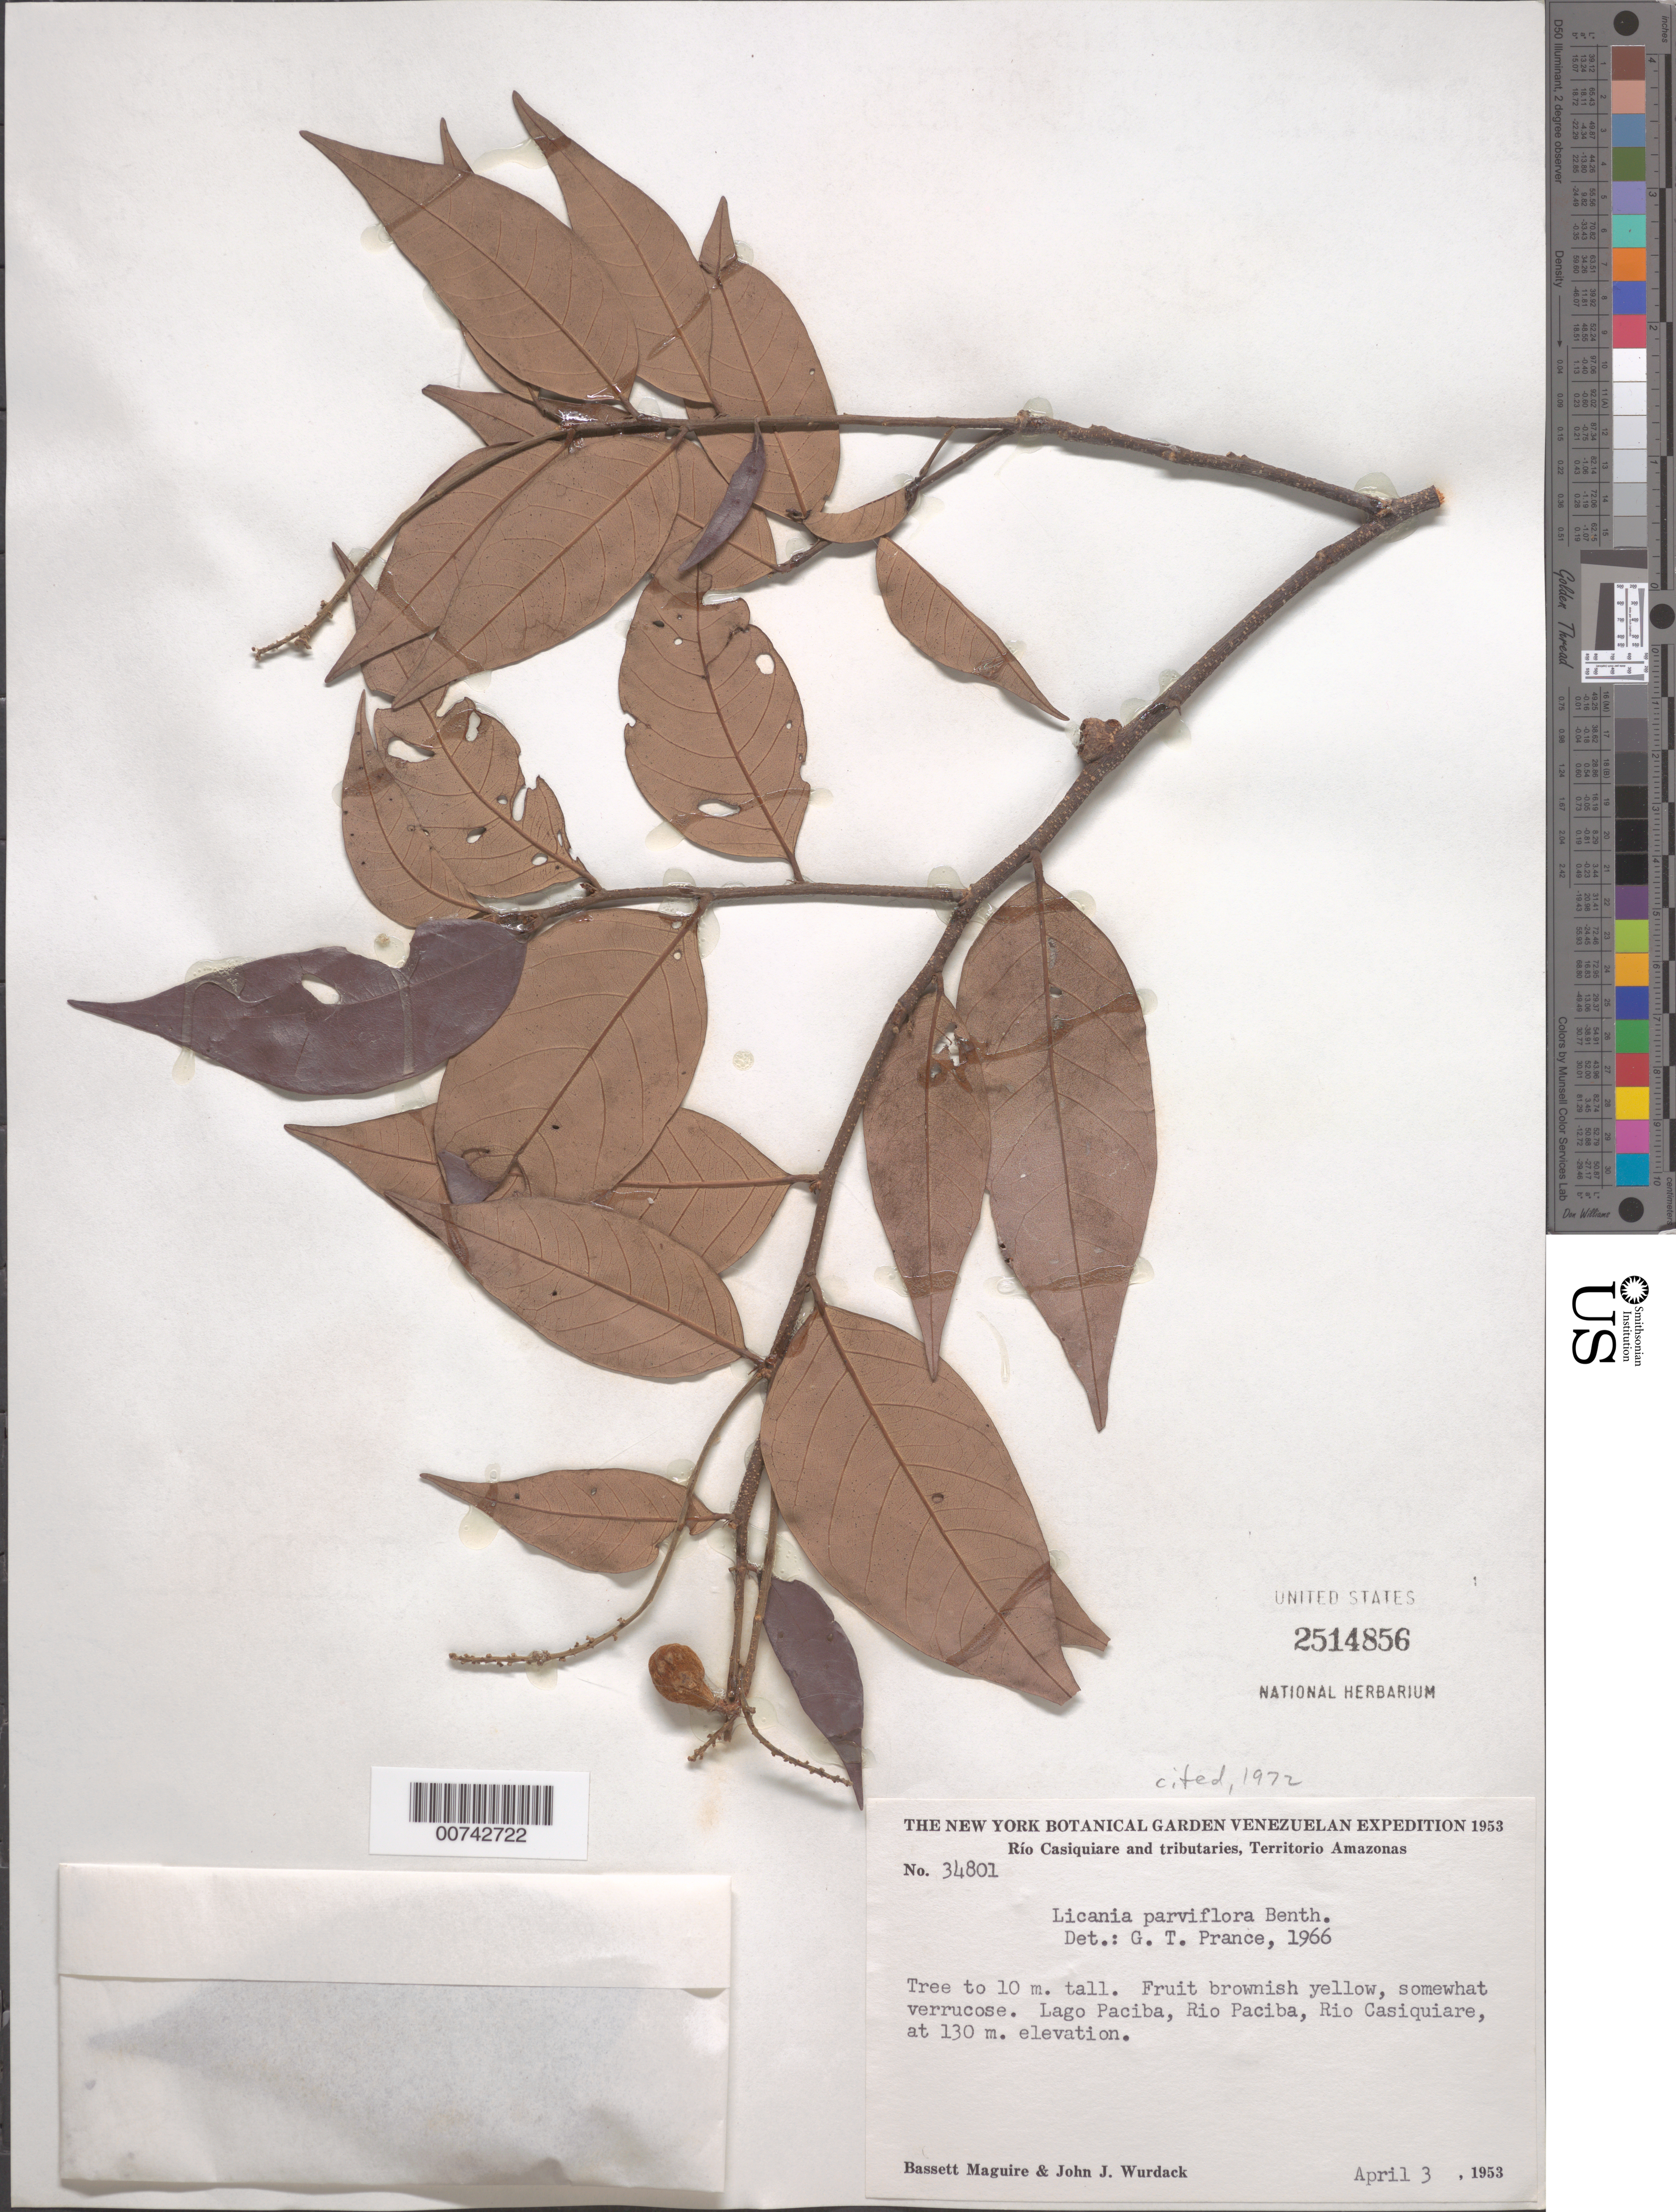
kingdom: Plantae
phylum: Tracheophyta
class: Magnoliopsida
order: Malpighiales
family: Chrysobalanaceae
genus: Licania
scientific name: Licania parviflora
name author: Benth.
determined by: Prance, G. T.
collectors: B. Maguire & J. J. Wurdack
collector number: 34801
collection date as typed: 3-Apr-53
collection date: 1953-04-03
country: Venezuela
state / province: Amazonas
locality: Río Casiquiare, Lago Paciba, Río Paciba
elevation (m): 130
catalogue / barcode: US 2514856